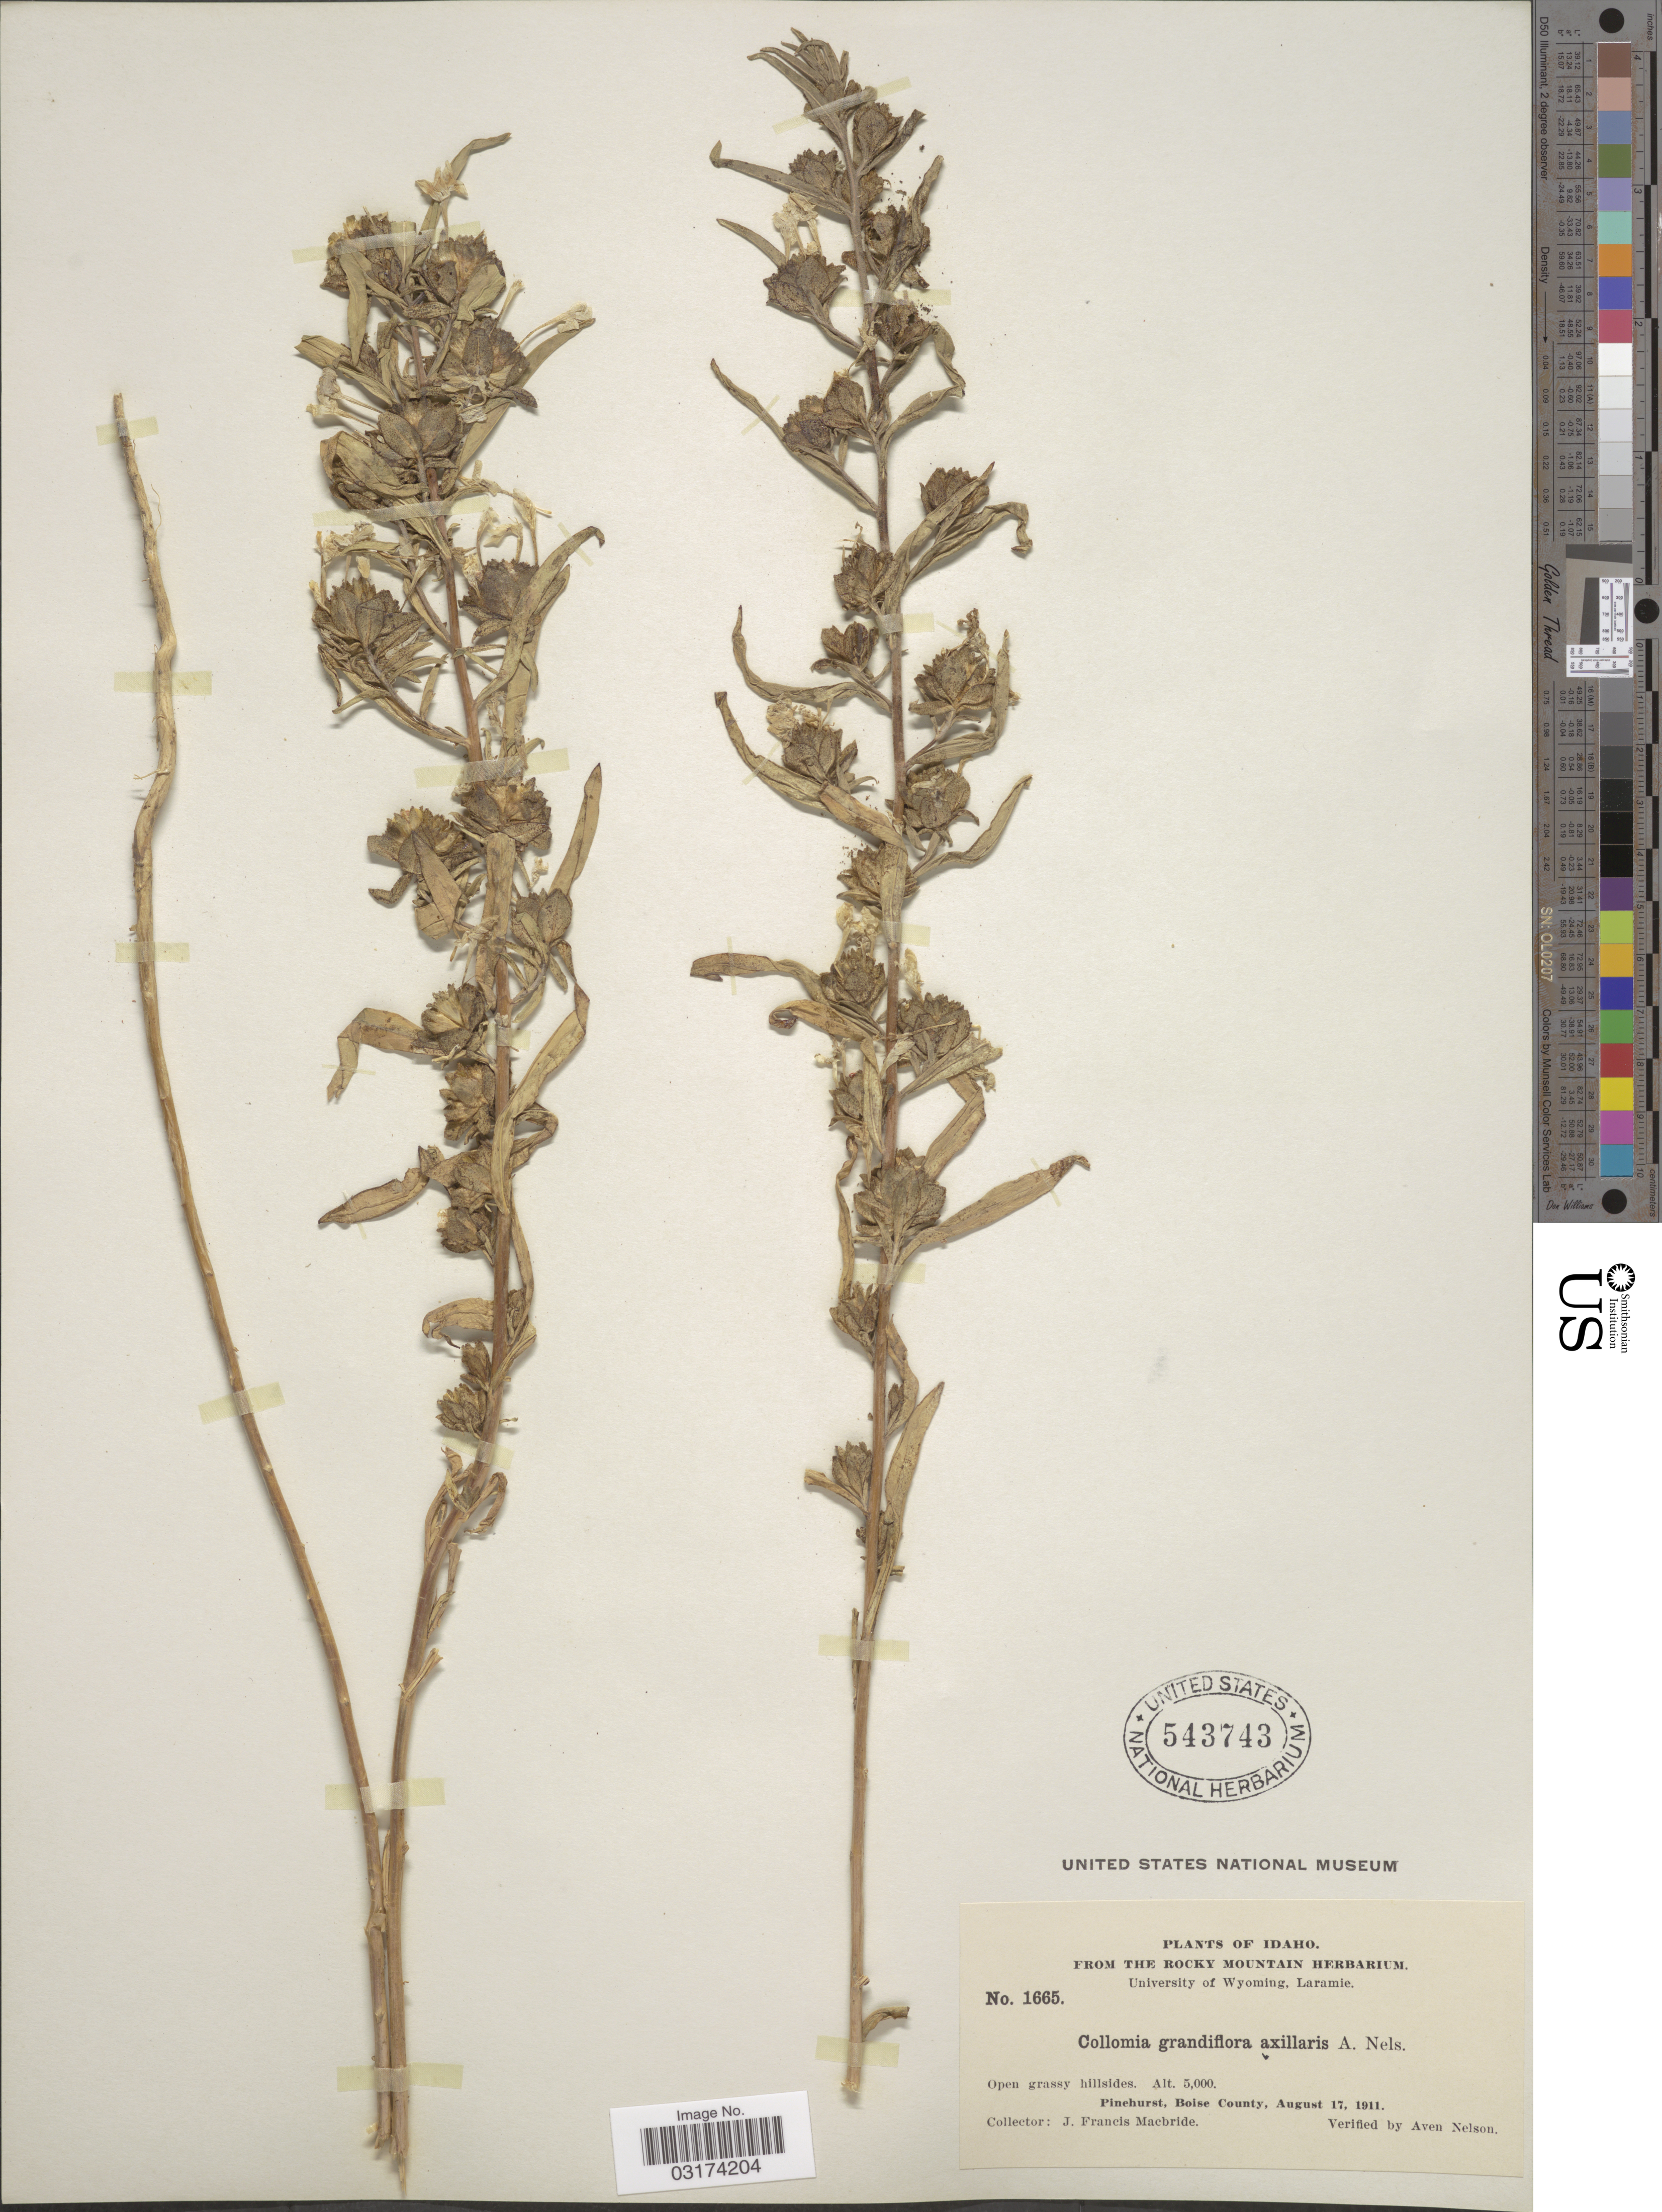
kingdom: Plantae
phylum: Tracheophyta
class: Magnoliopsida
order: Ericales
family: Polemoniaceae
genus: Collomia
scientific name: Collomia grandiflora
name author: Douglas ex Lindl.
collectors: J. F. Macbride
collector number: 1665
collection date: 1911-08-17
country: United States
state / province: Idaho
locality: Pinehurst, Boise County.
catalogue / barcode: US 543743